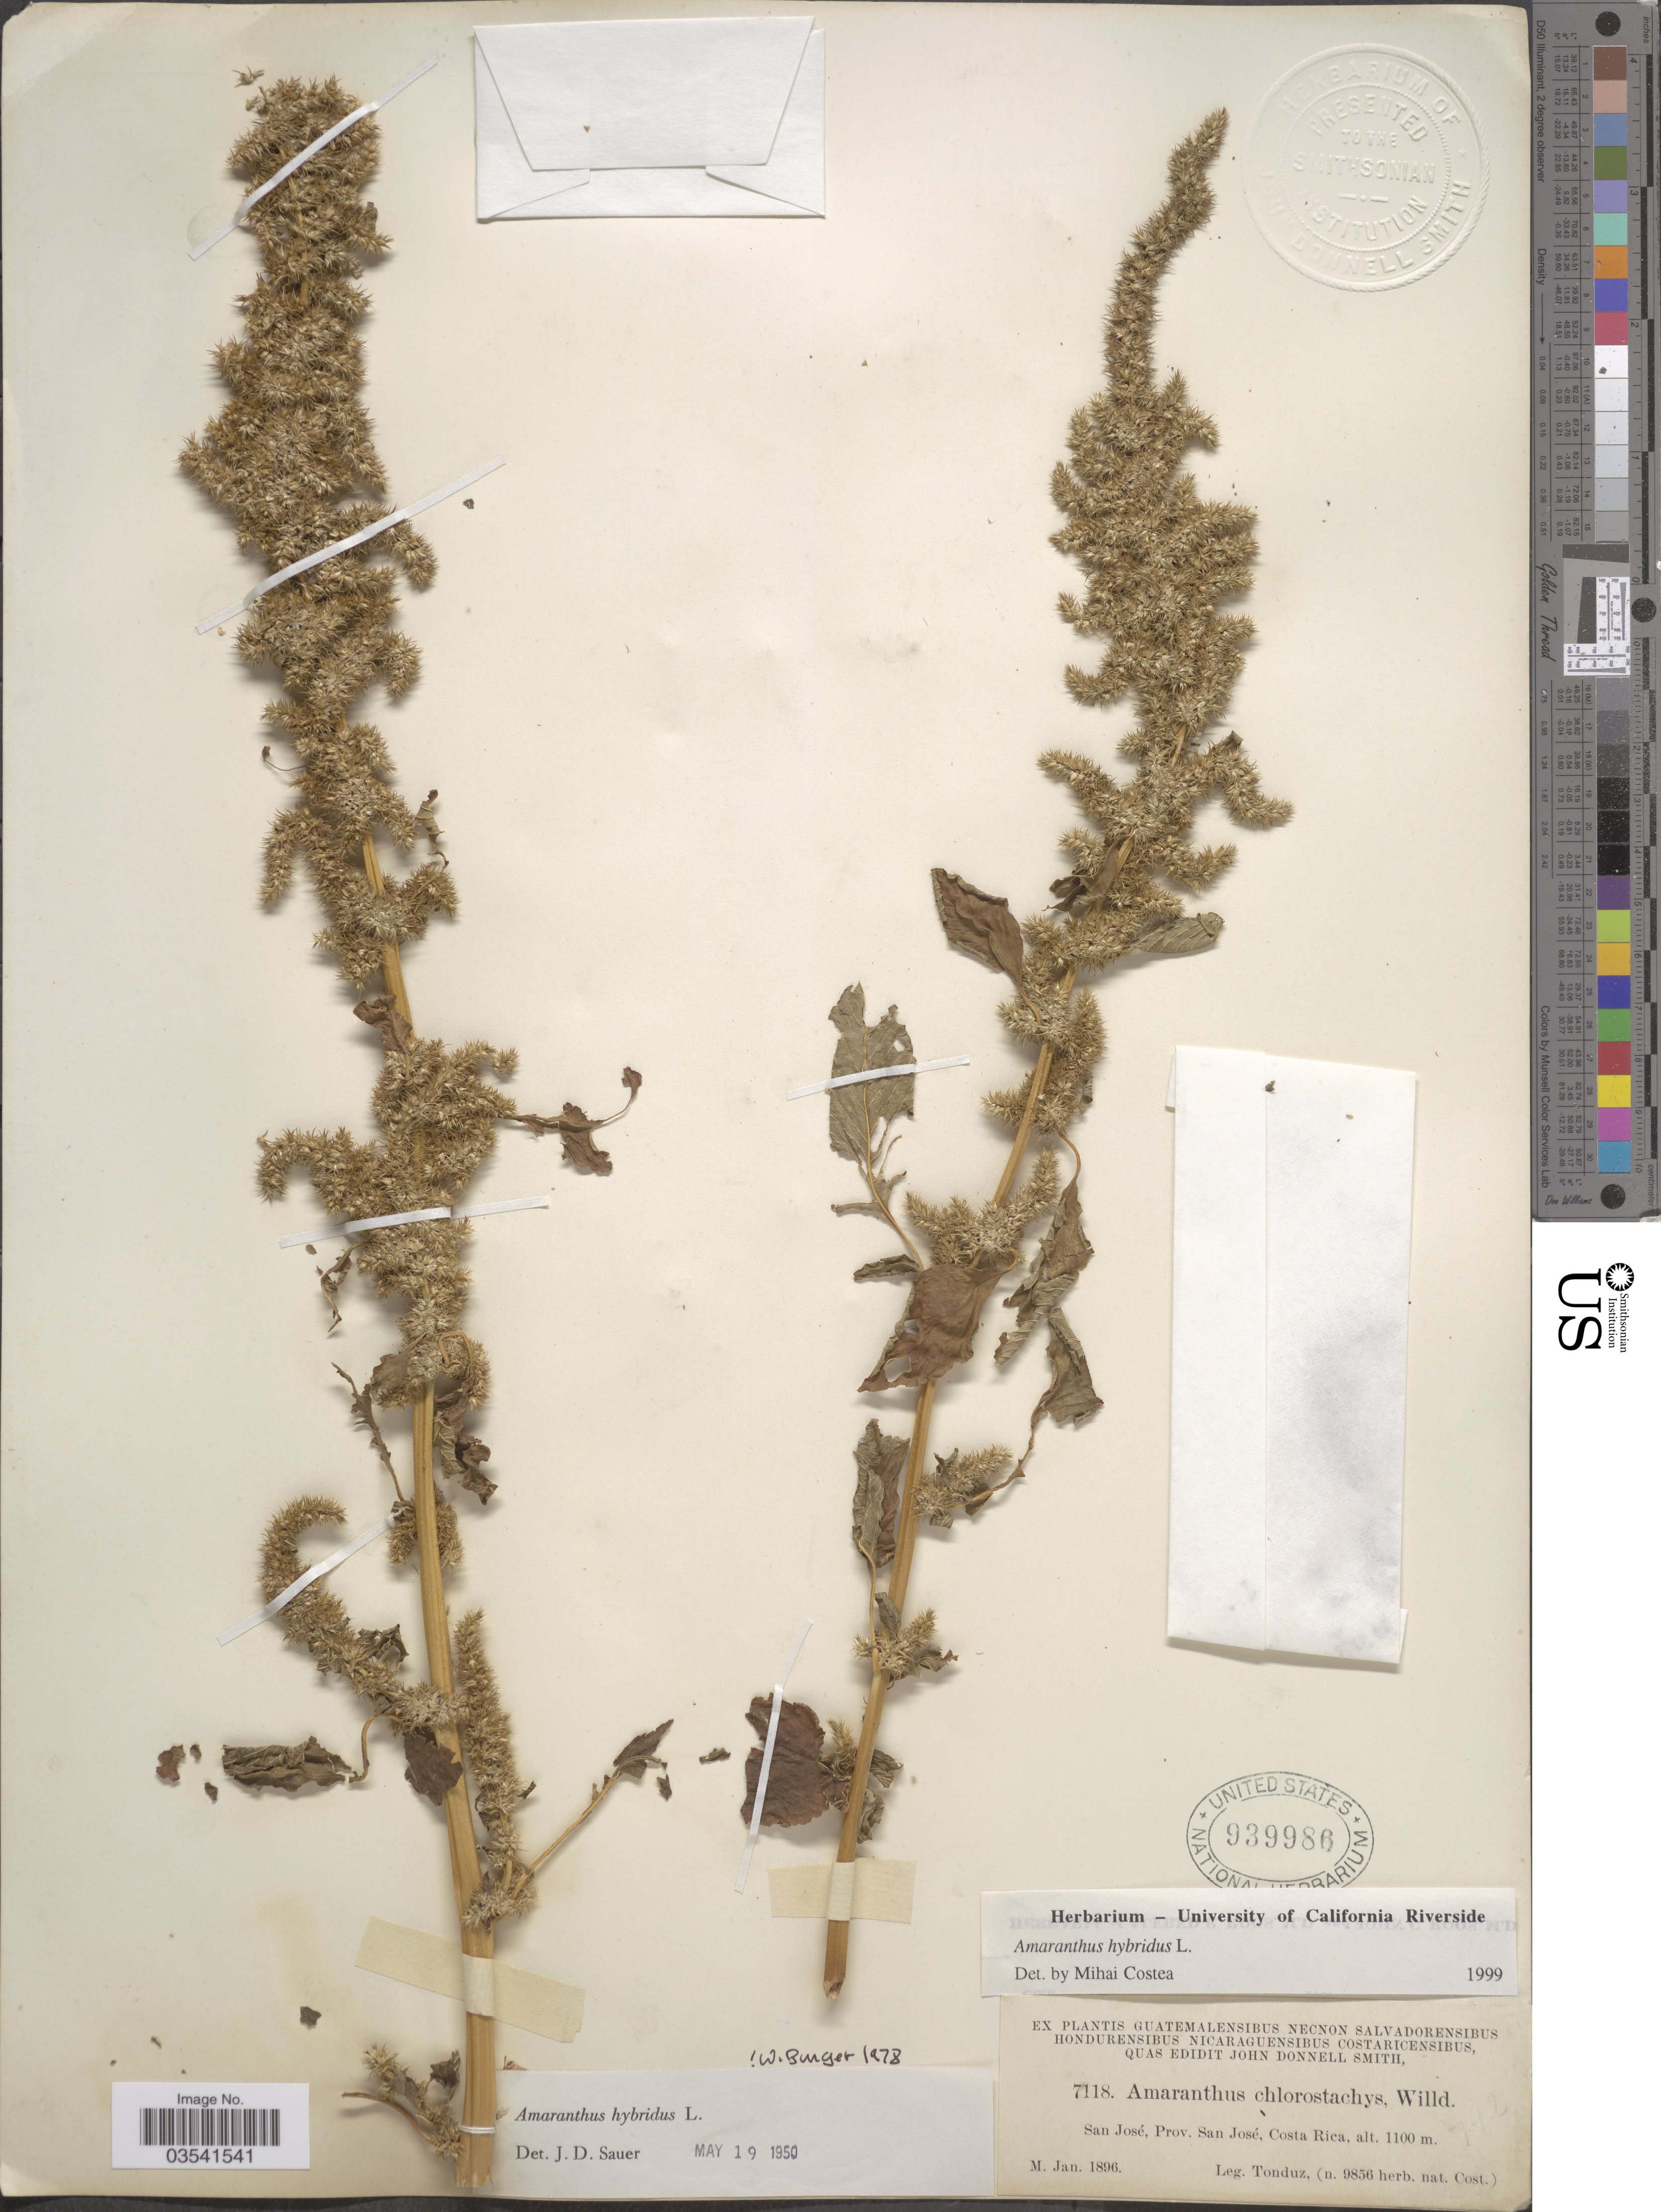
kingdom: Plantae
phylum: Tracheophyta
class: Magnoliopsida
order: Caryophyllales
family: Amaranthaceae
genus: Amaranthus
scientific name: Amaranthus hybridus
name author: L.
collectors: Tonduz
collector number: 7118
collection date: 1896-01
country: Costa Rica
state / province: San José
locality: San José.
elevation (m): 1100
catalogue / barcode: US 939986